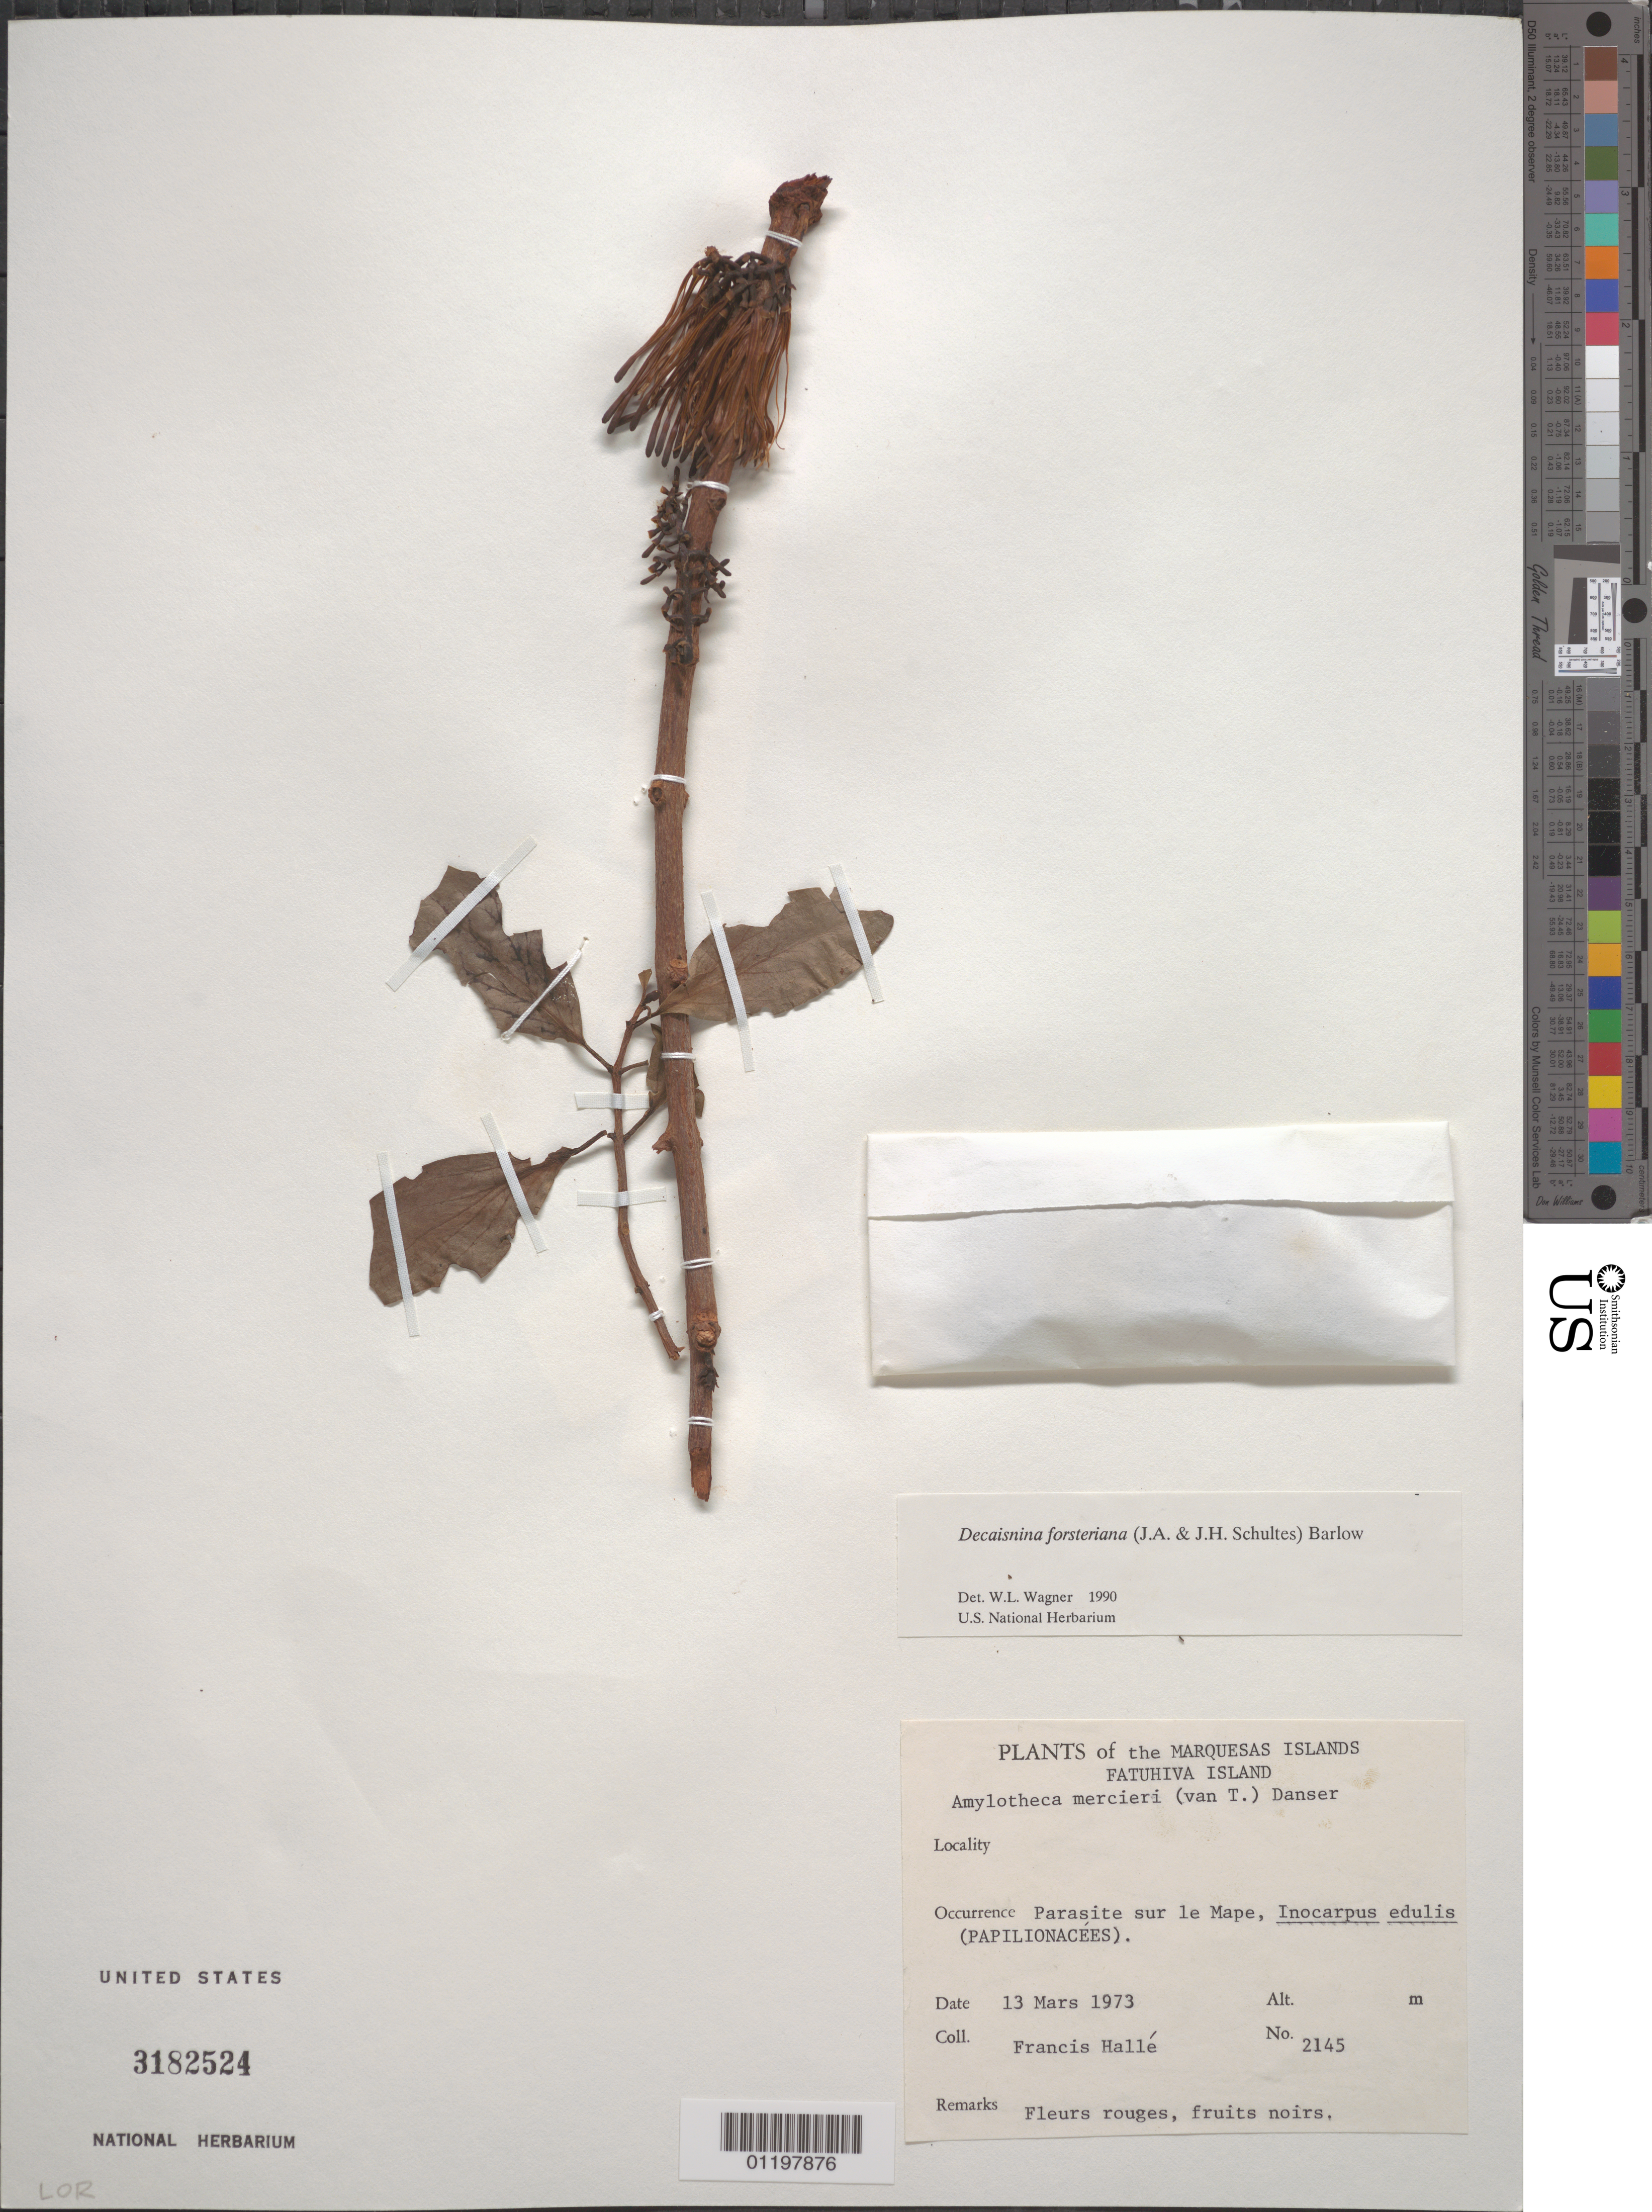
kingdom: Plantae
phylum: Tracheophyta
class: Magnoliopsida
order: Santalales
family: Loranthaceae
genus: Decaisnina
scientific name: Decaisnina forsteriana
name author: (Schult. & Schult. f.) Barlow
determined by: Wagner, W. L., (BOT), Smithsonian Institution - National Museum of Natural History (UNITED STATES)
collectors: F. Hallé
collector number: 2145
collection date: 1973-03-13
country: French Polynesia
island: Fatu Hiva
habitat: Parasite sur Inocarpus edulis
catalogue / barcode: US 3182524